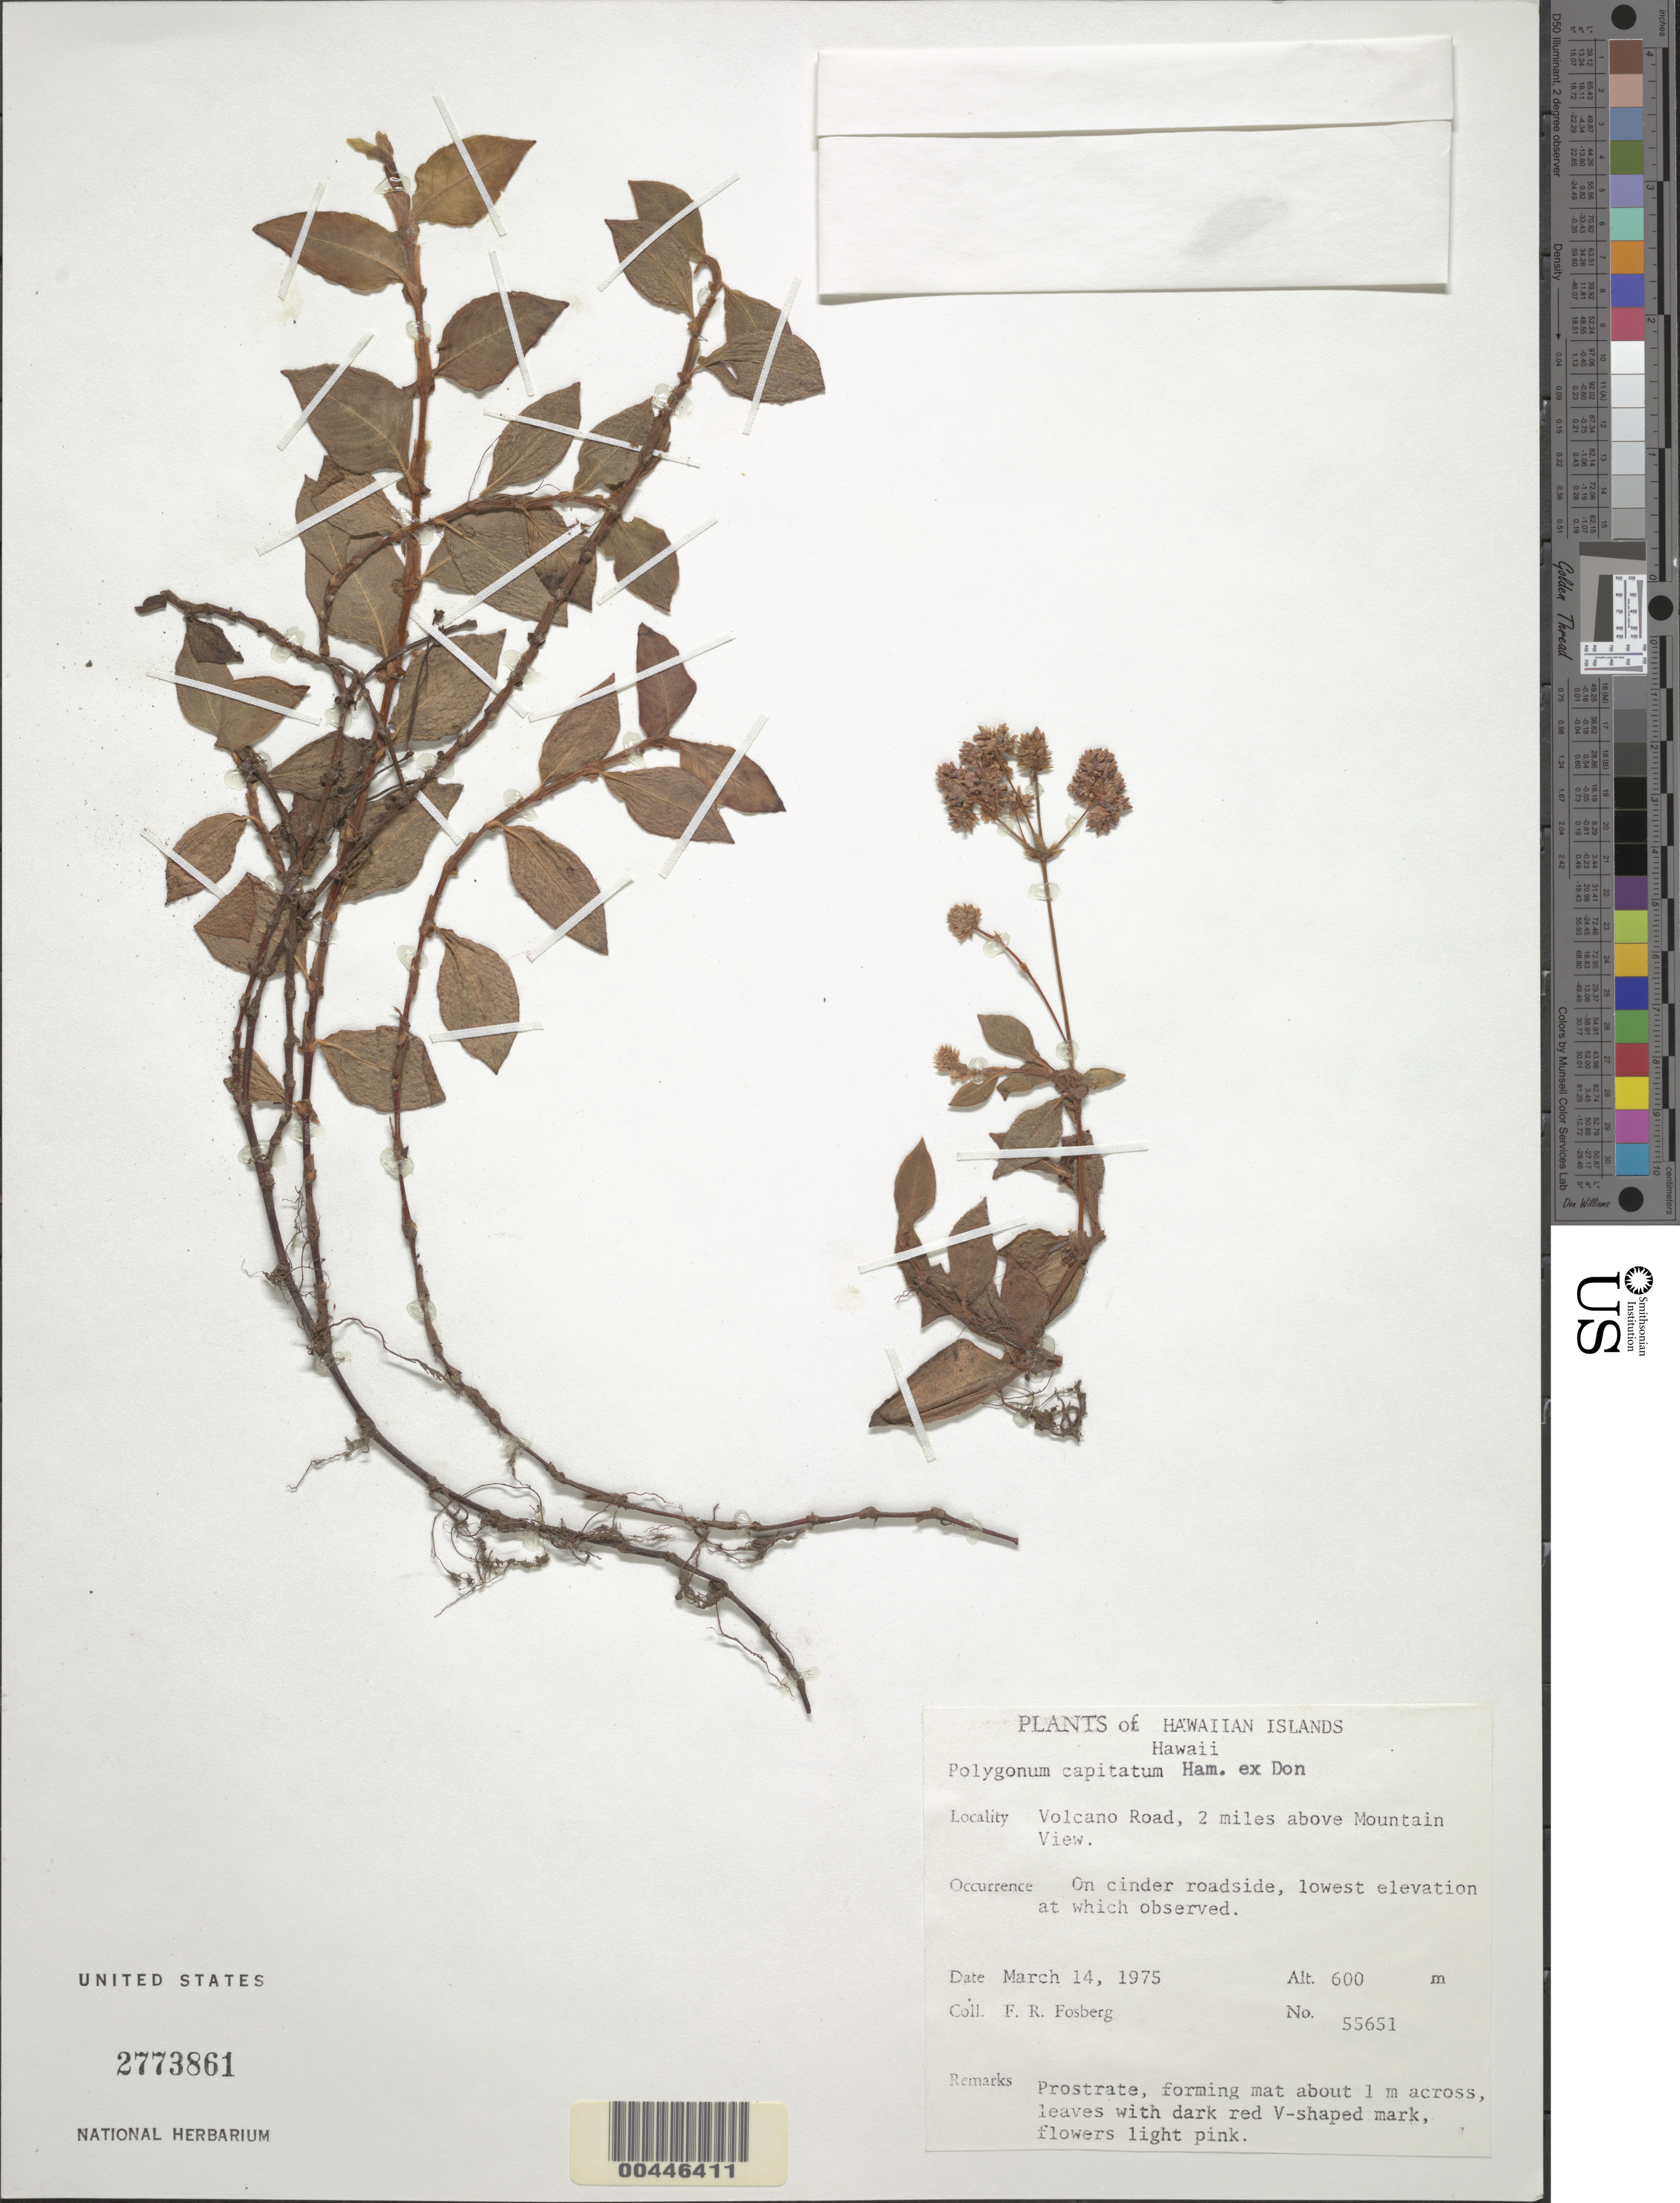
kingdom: Plantae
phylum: Tracheophyta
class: Magnoliopsida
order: Caryophyllales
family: Polygonaceae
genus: Persicaria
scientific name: Persicaria capitata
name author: (Buch.-Ham. ex D. Don) H. Gross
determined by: Wagner, W. L., (BOT), Smithsonian Institution - National Museum of Natural History (UNITED STATES)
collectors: F. R. Fosberg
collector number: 55651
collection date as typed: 14 Mar 1975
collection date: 1975-03-14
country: United States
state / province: Hawaii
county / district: Hawaii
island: Hawaii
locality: Volcano Rd, 2 mi above Mountain View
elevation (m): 600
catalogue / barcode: US 2773861